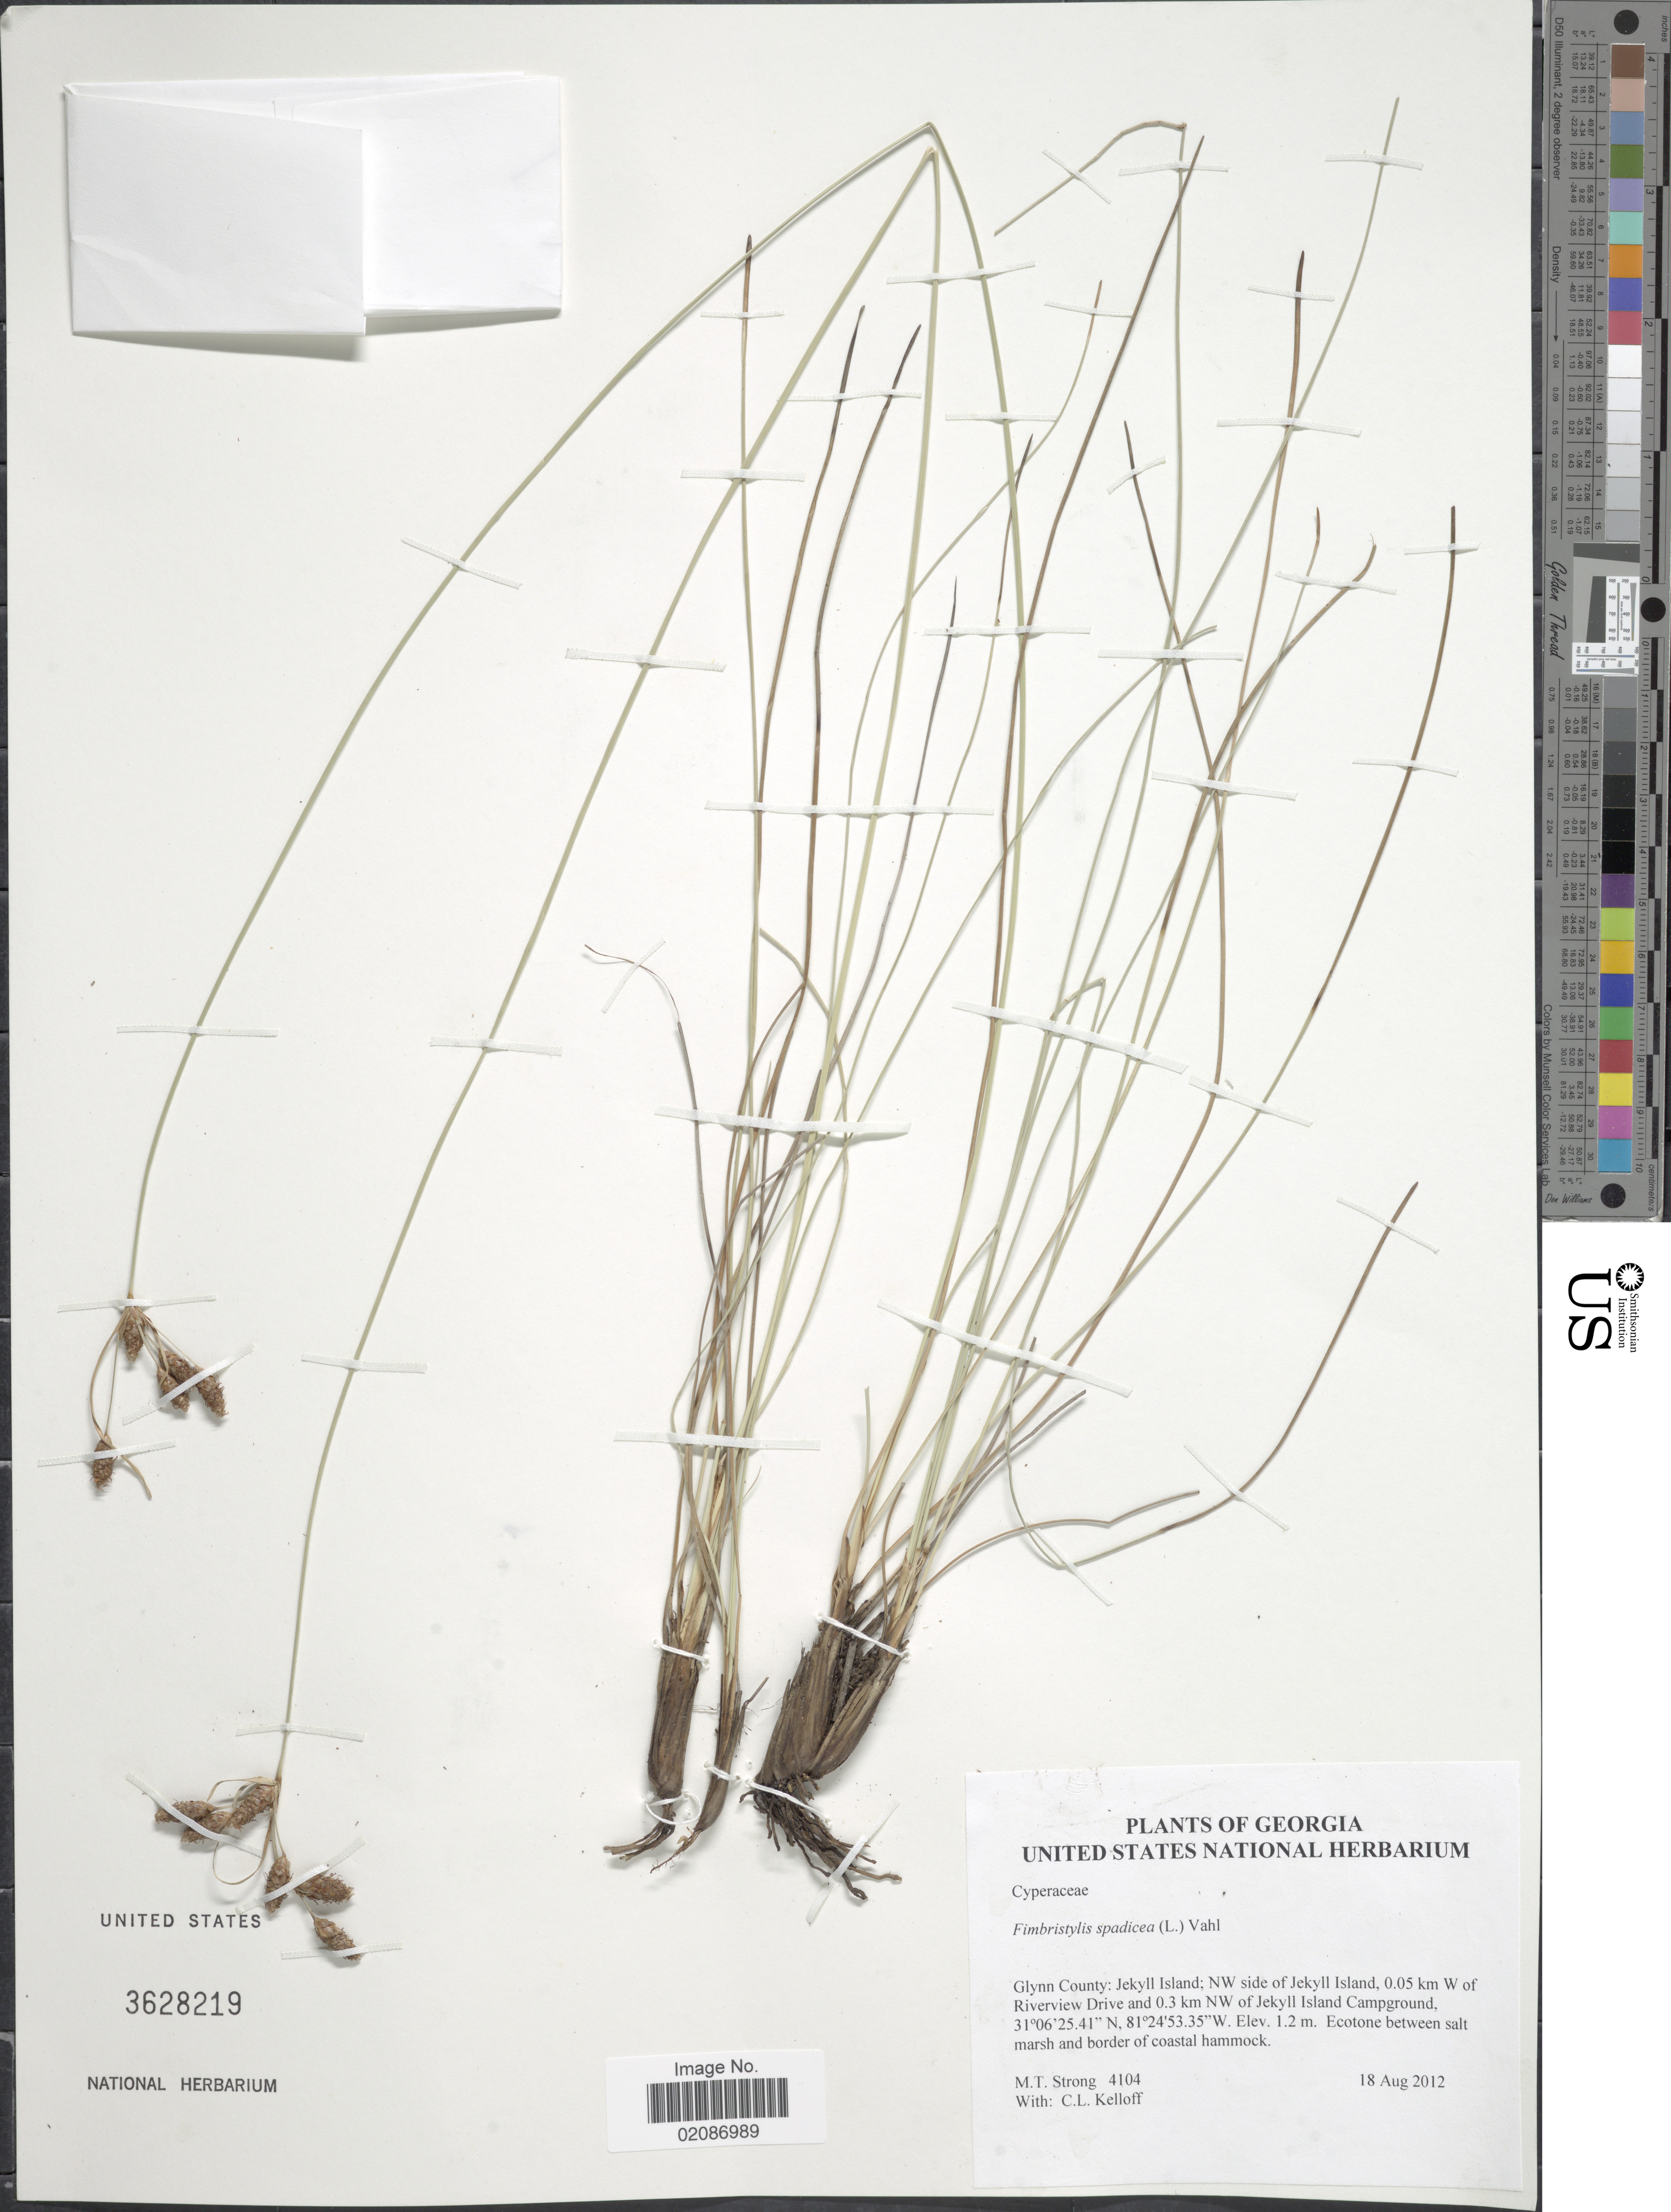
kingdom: Plantae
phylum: Tracheophyta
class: Liliopsida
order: Poales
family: Cyperaceae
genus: Fimbristylis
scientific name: Fimbristylis spadicea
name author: (L.) Vahl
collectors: M. T. Strong & C. L. Kelloff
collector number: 4104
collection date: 2012-08-18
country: United States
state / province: Georgia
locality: Glynn County: Jekyll Island; NW side of Jekyll Island, 0.05 km W of Riverview Drive and 0.3 km NW of Jekyll Island Campground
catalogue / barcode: US 3628219